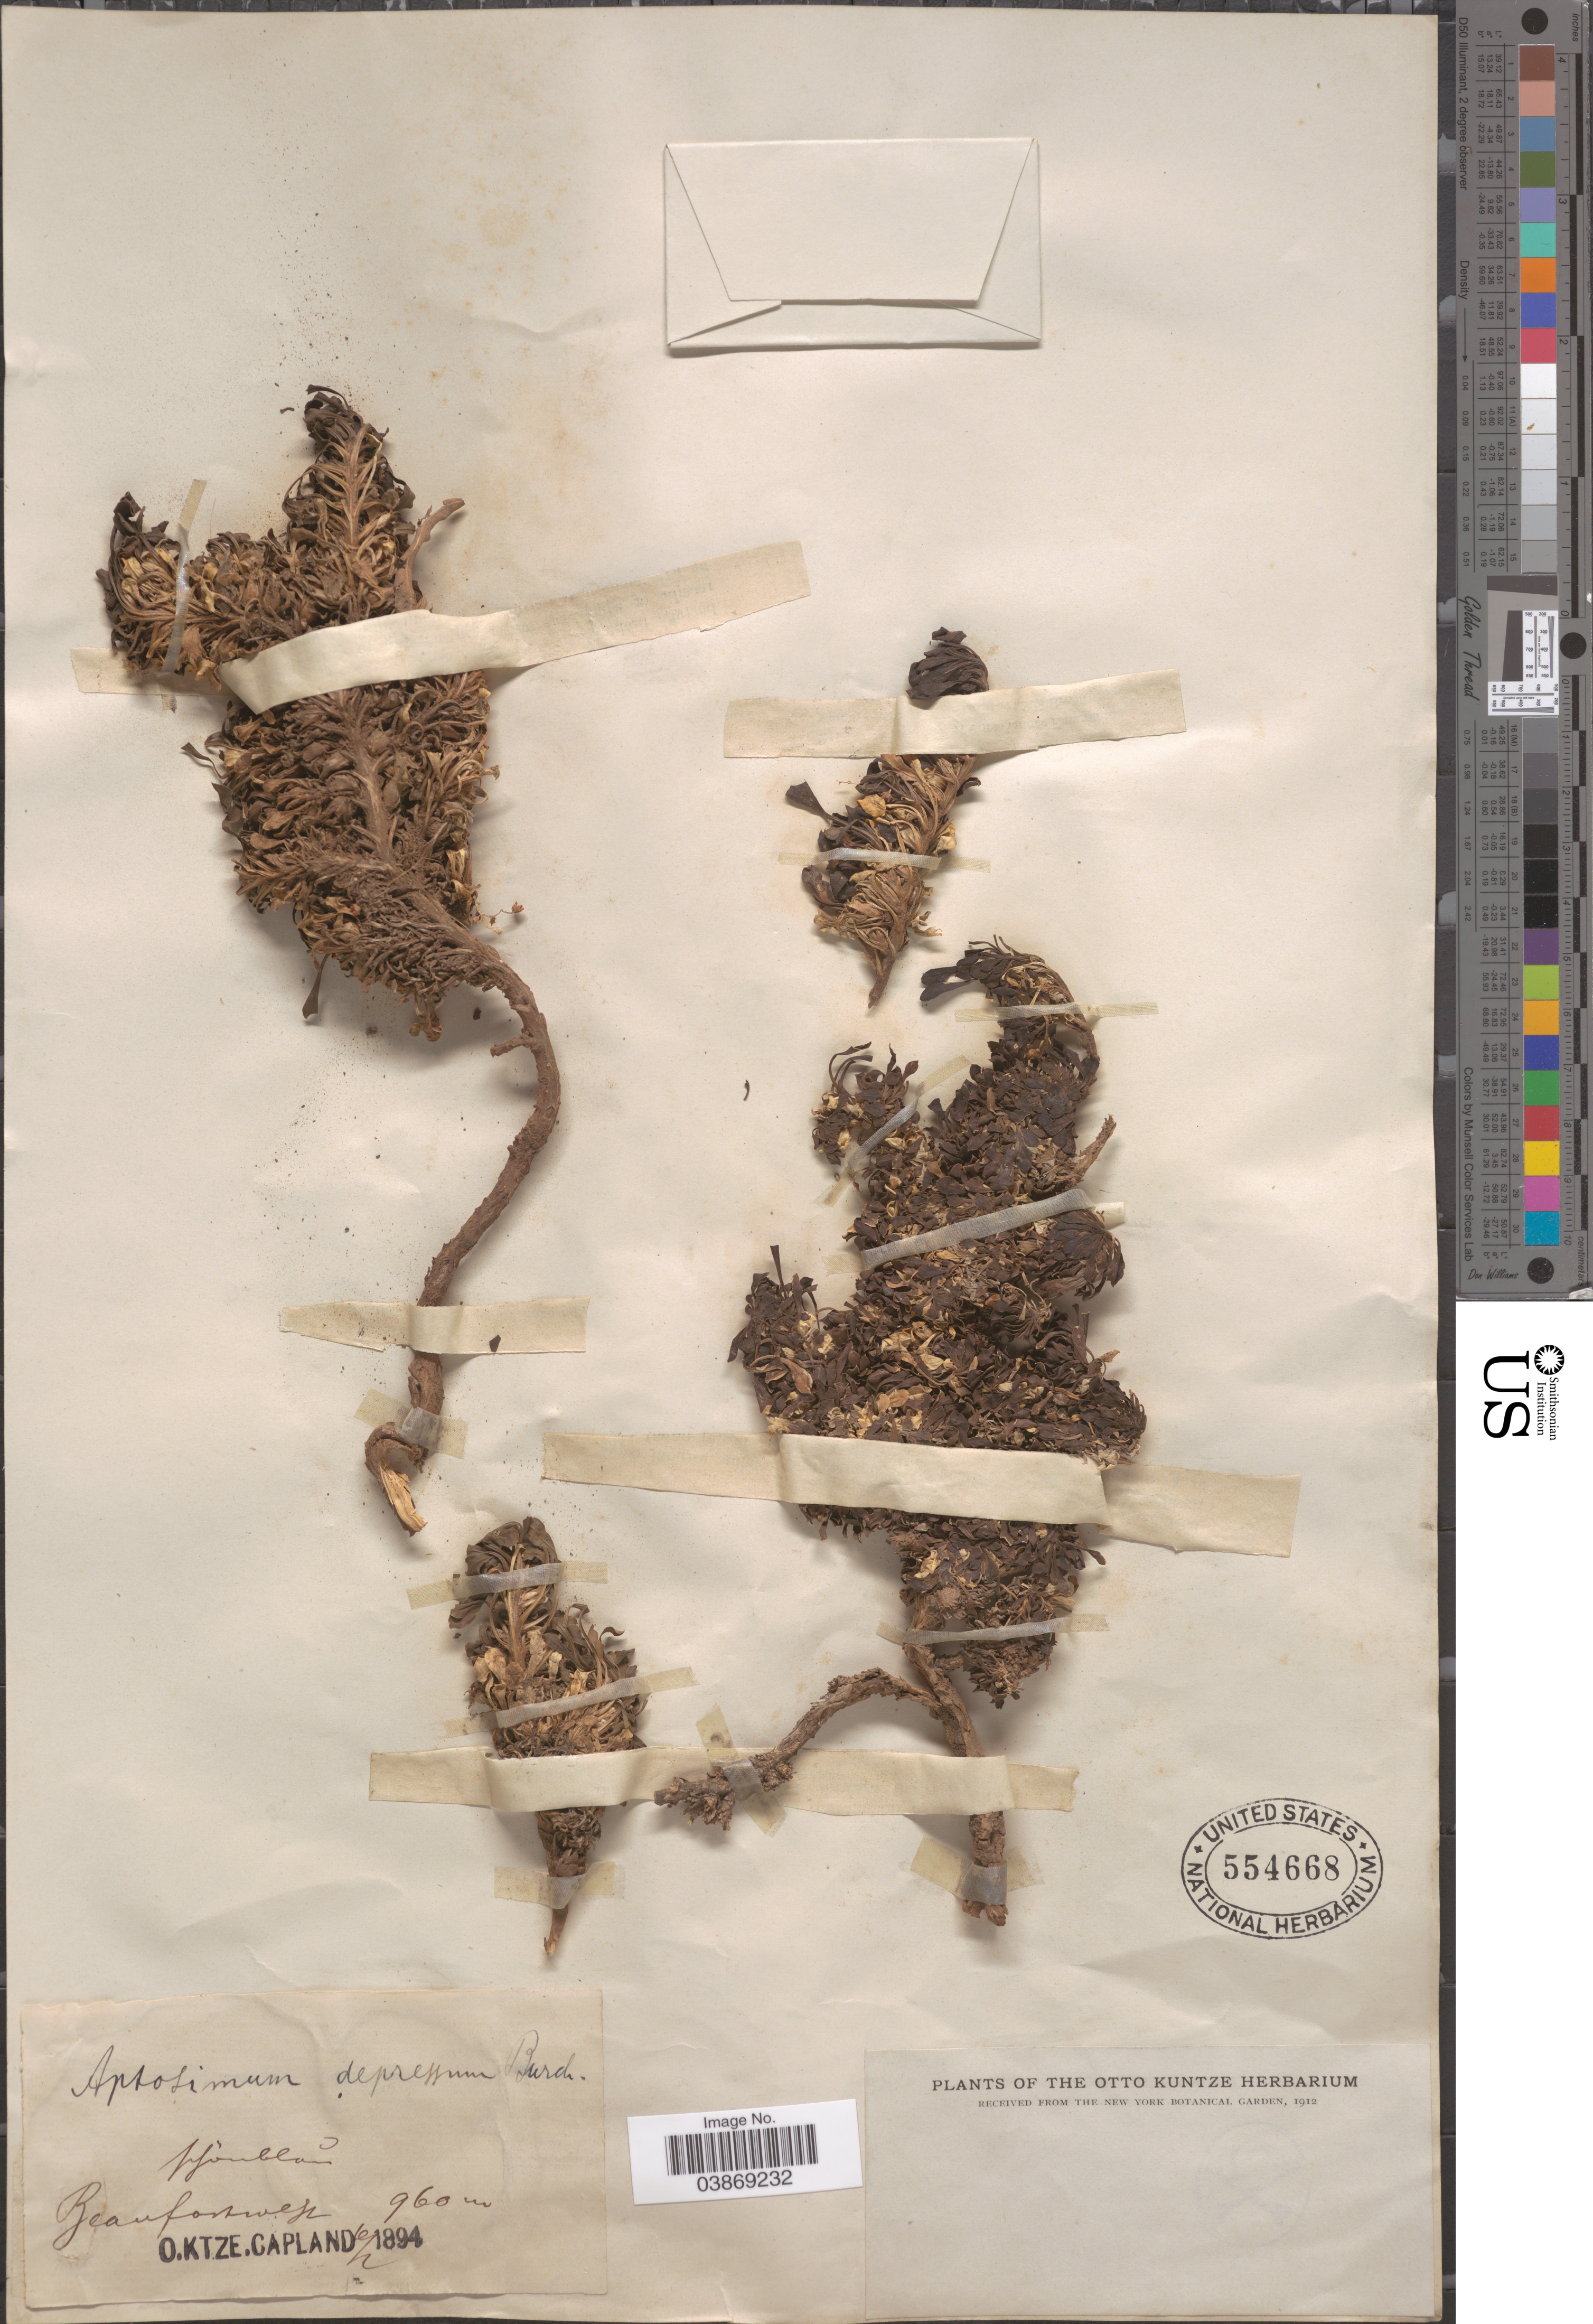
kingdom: Plantae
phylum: Tracheophyta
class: Magnoliopsida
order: Lamiales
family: Scrophulariaceae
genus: Aptosimum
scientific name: Aptosimum depressum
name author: Burch. ex Benth.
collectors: O. Ktze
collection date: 1894-02-06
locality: Beaufortweg.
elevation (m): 960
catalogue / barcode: US 554668